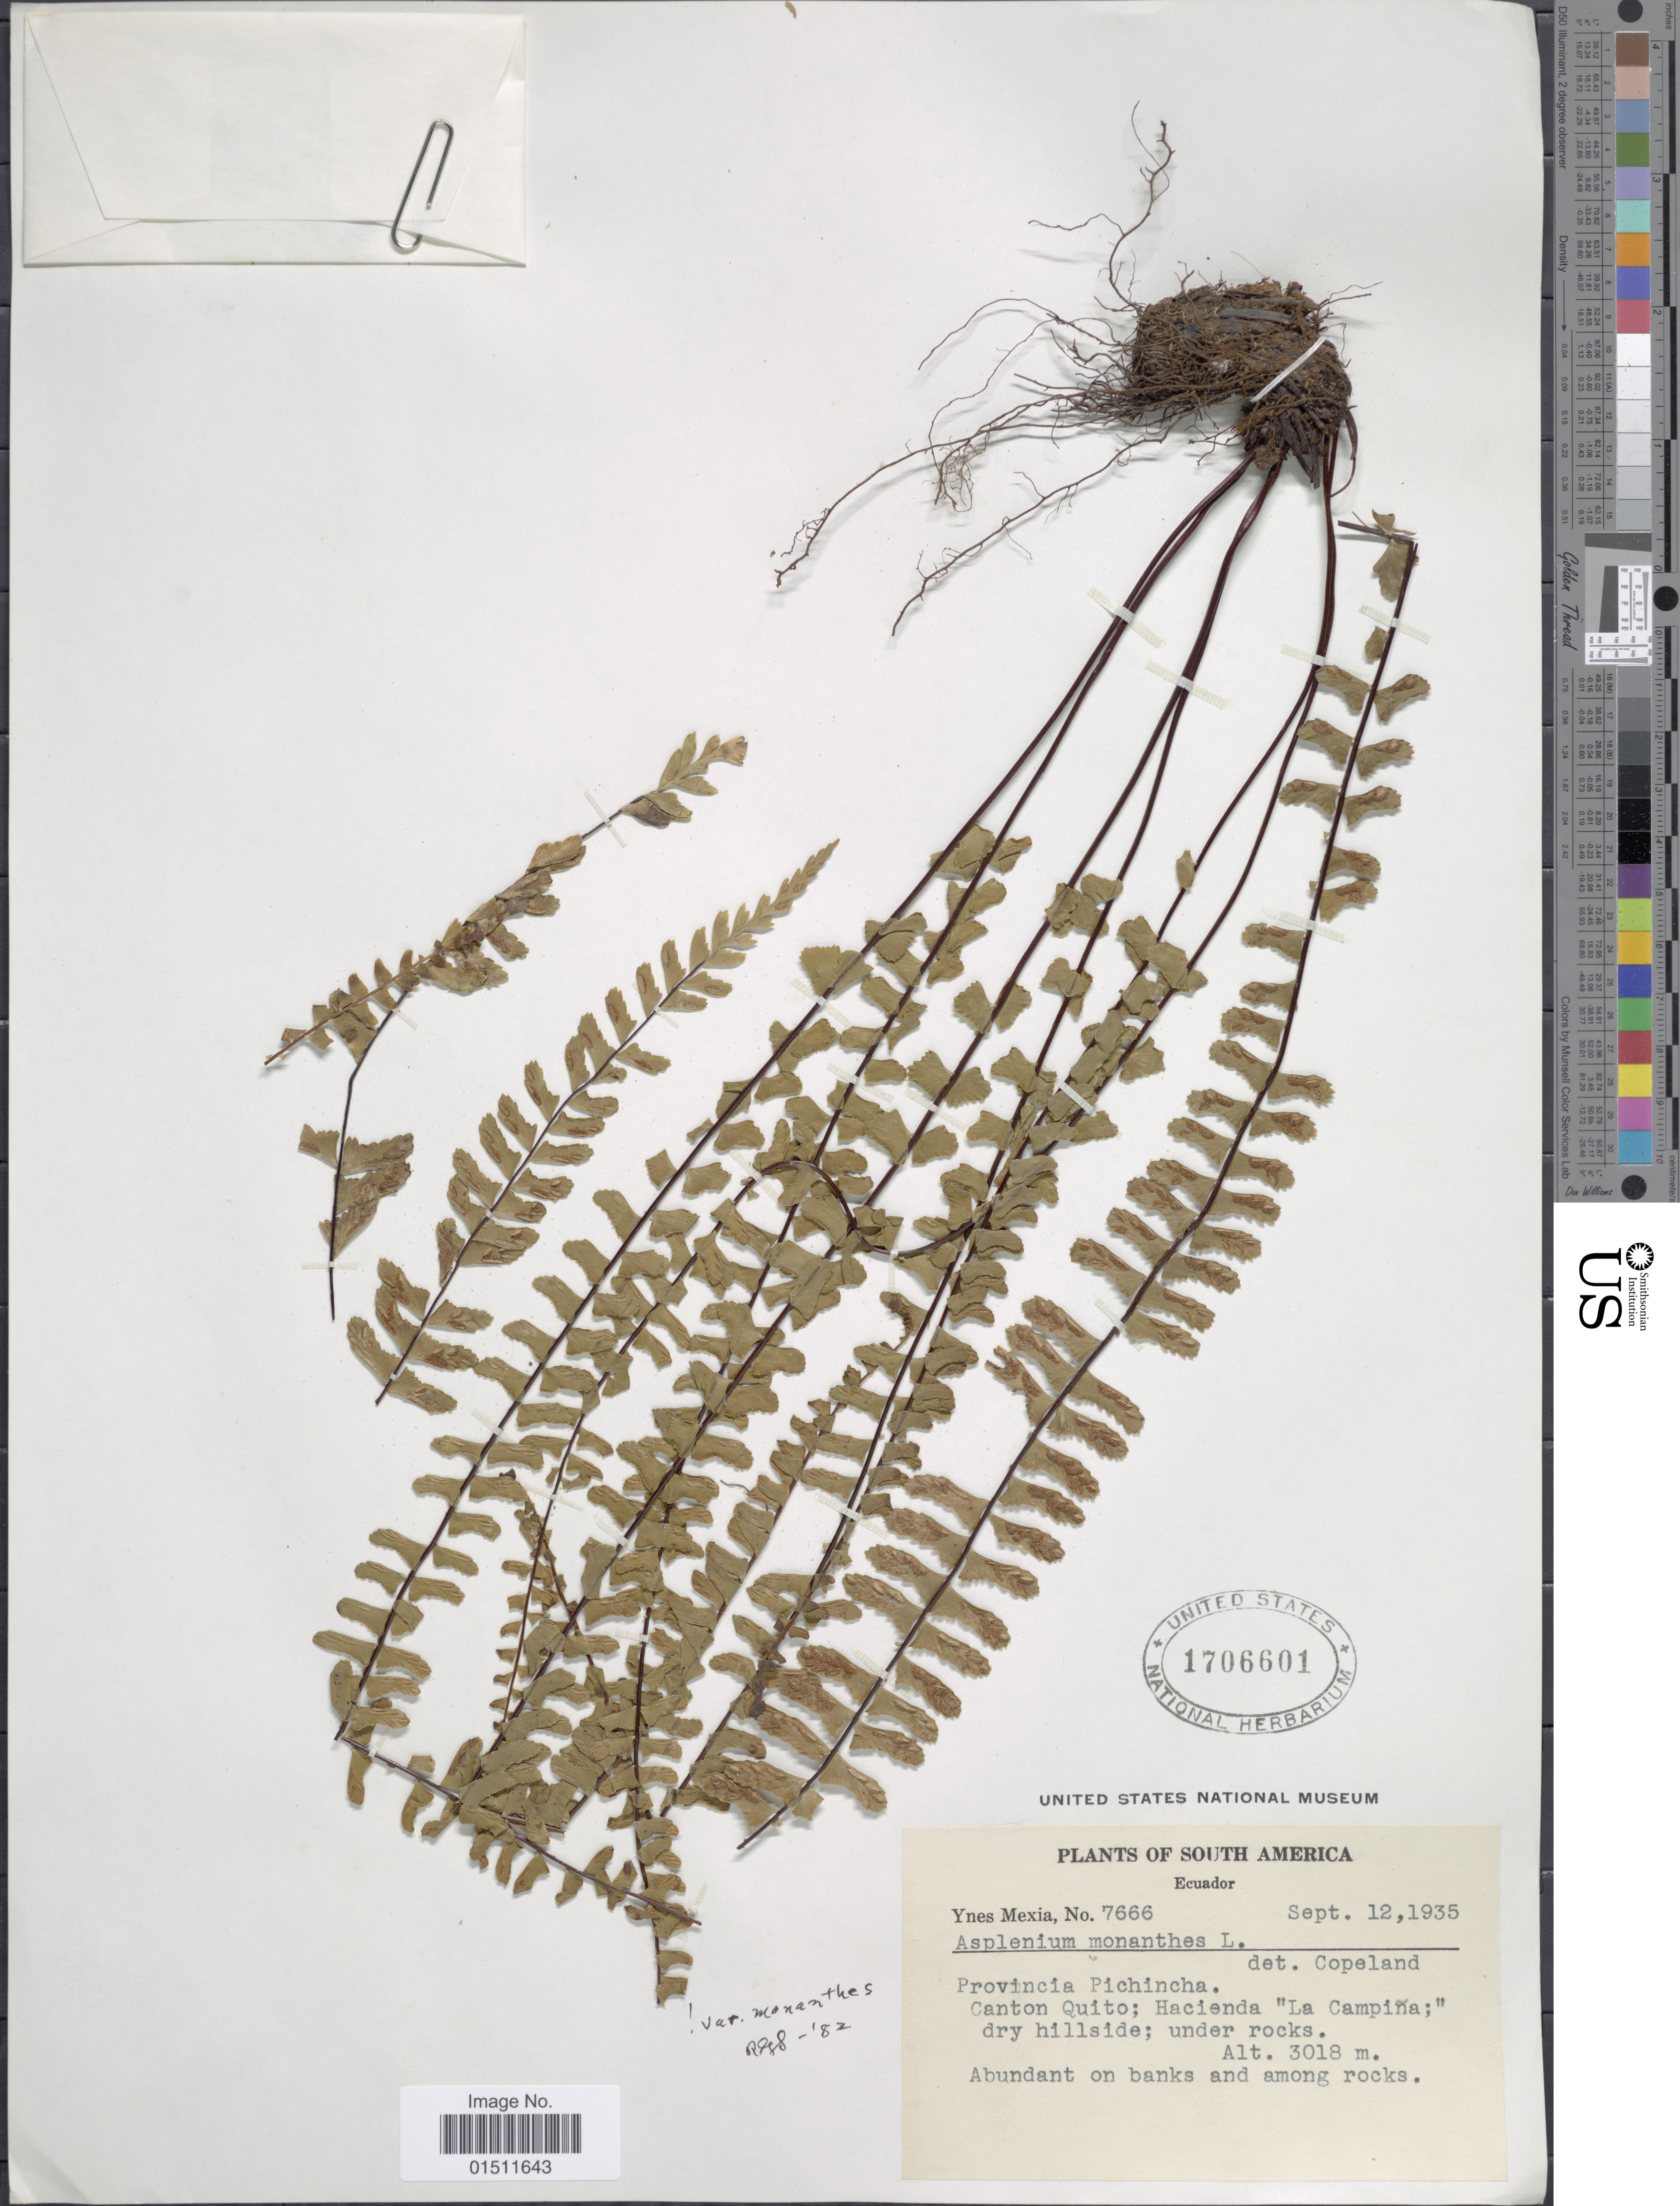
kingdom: Plantae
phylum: Tracheophyta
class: Polypodiopsida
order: Polypodiales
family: Aspleniaceae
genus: Asplenium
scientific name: Asplenium monanthes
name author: L.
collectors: Y. Mexia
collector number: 7666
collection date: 1935-09-12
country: Ecuador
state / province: Pichincha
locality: Provincia Pichincha, Canton Quito; Hacienda "La Campiña"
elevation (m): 3018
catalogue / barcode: US 1706601